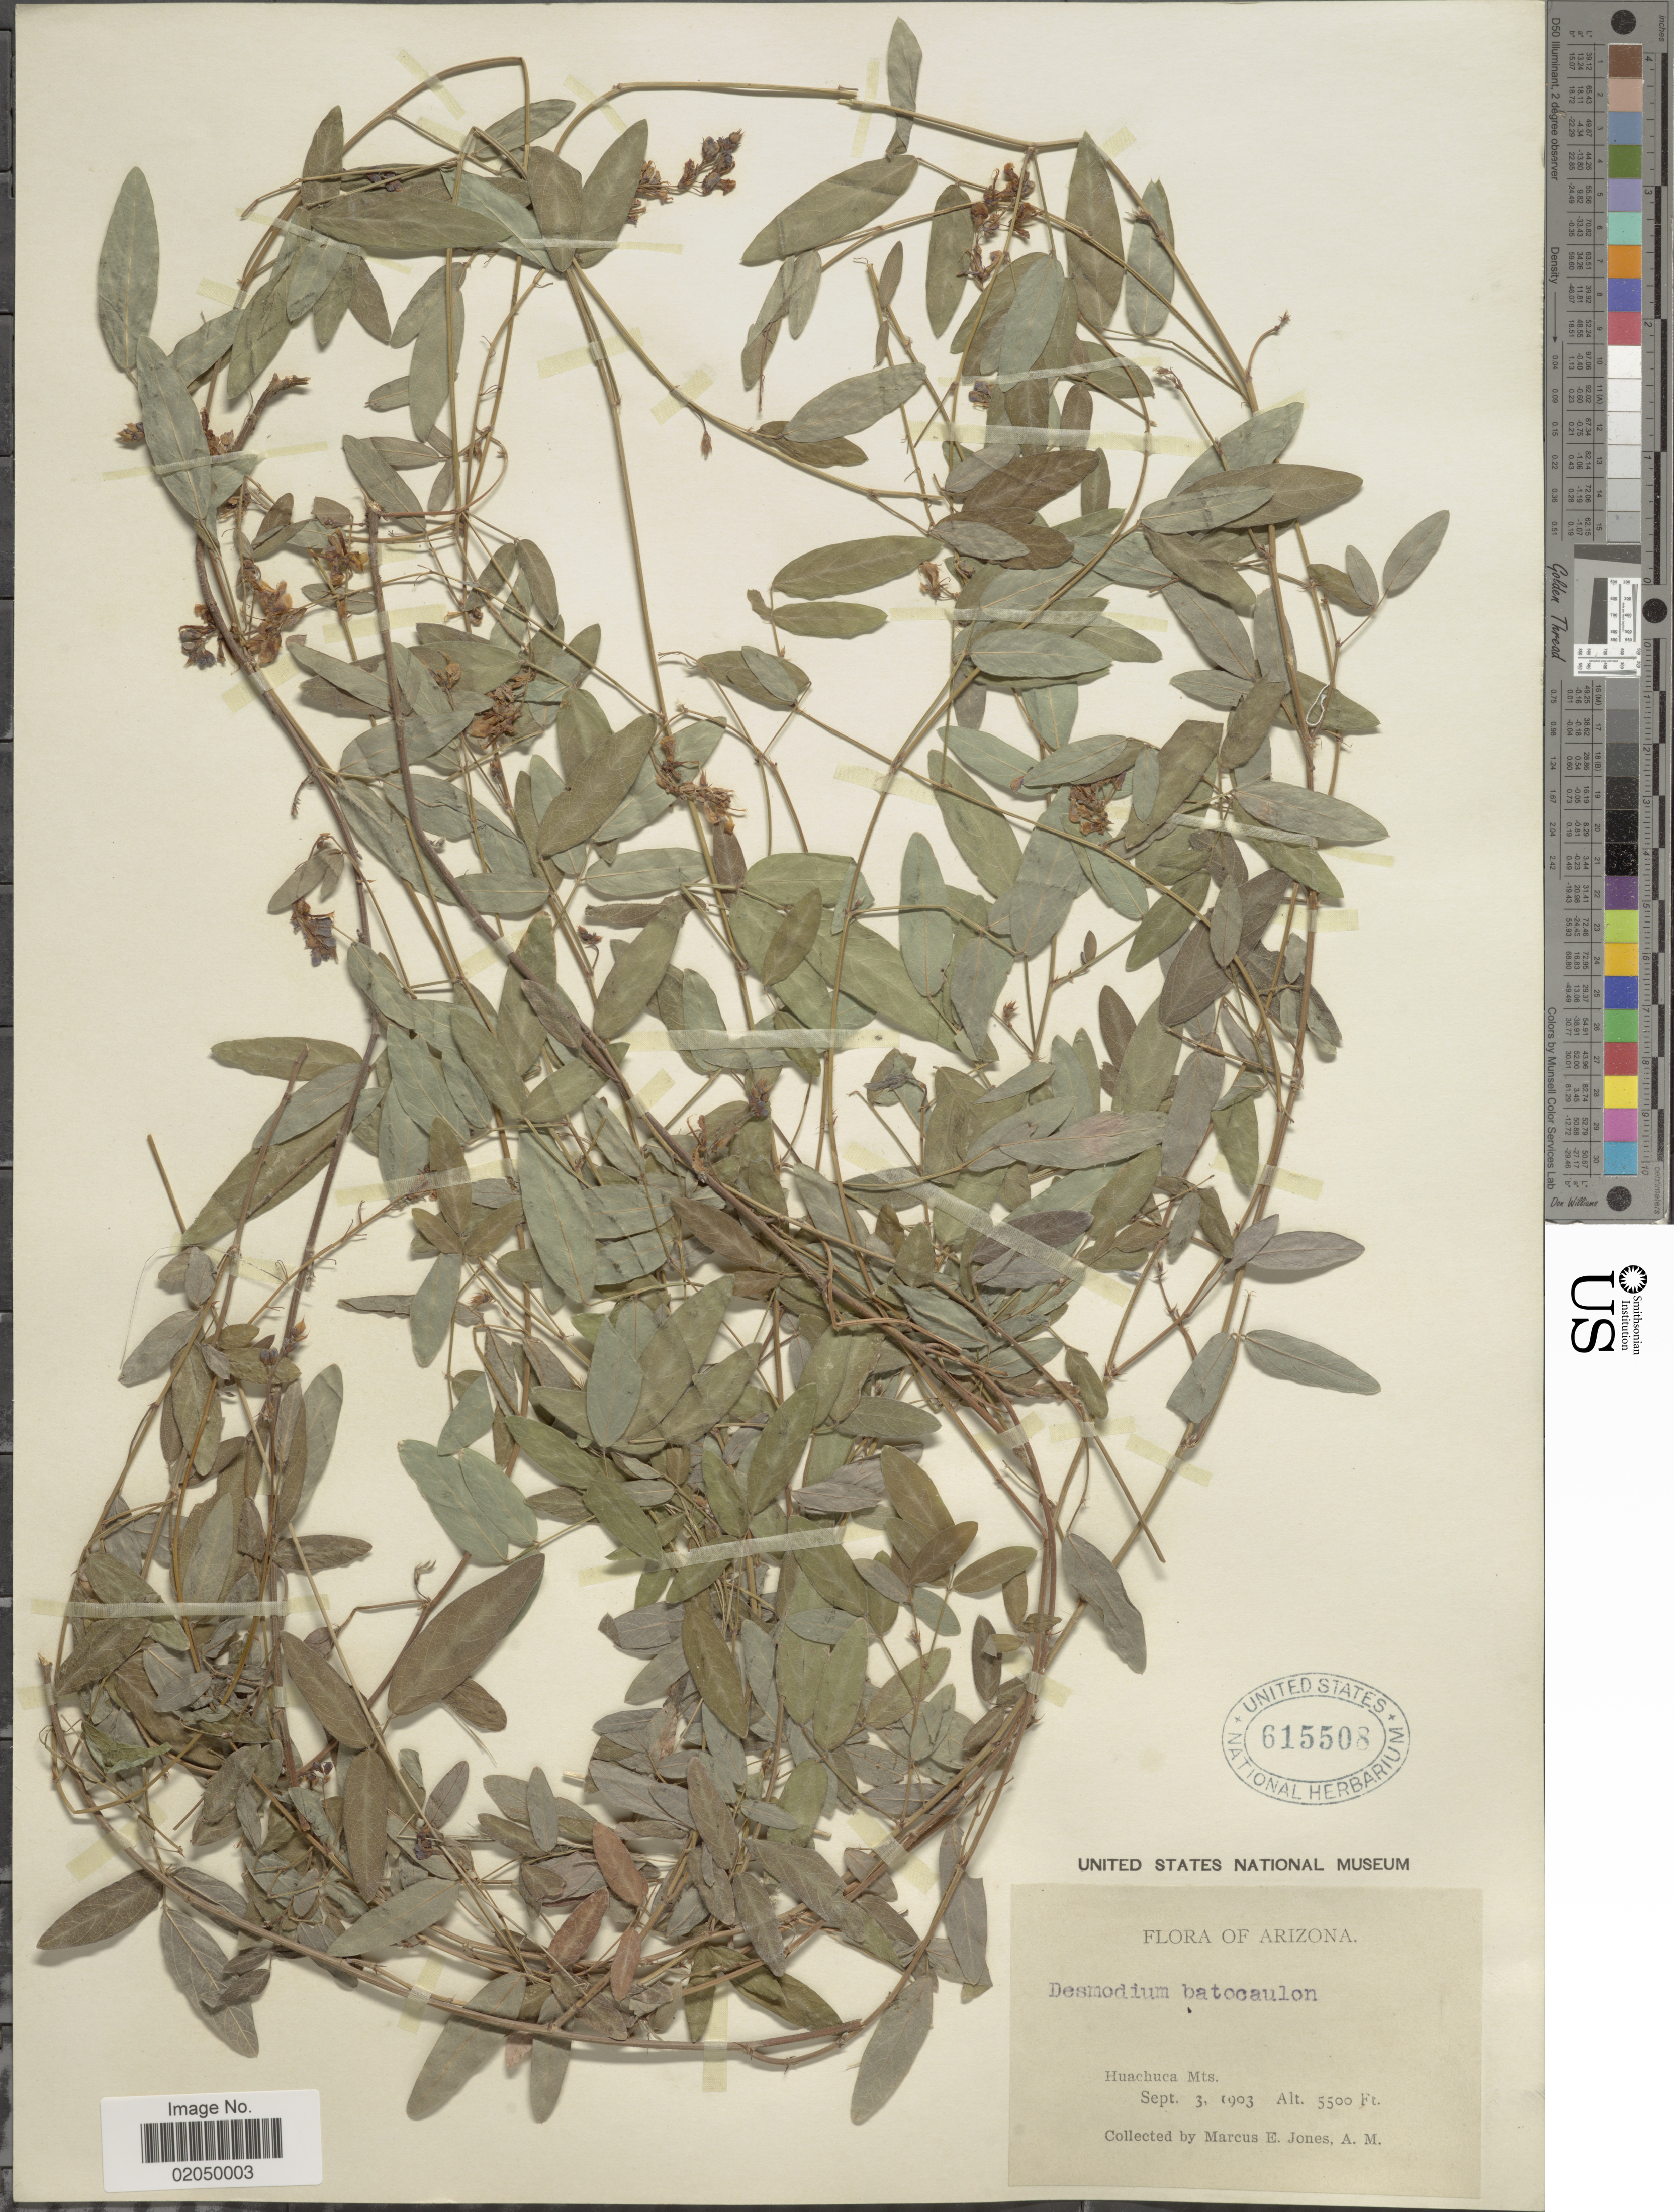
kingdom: Plantae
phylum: Tracheophyta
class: Magnoliopsida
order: Fabales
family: Fabaceae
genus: Desmodium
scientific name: Desmodium batocaulon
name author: A. Gray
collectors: M. E. Jones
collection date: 1903-09-03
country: United States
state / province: Arizona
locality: Huachuca Mts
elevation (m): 1676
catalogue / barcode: US 615508